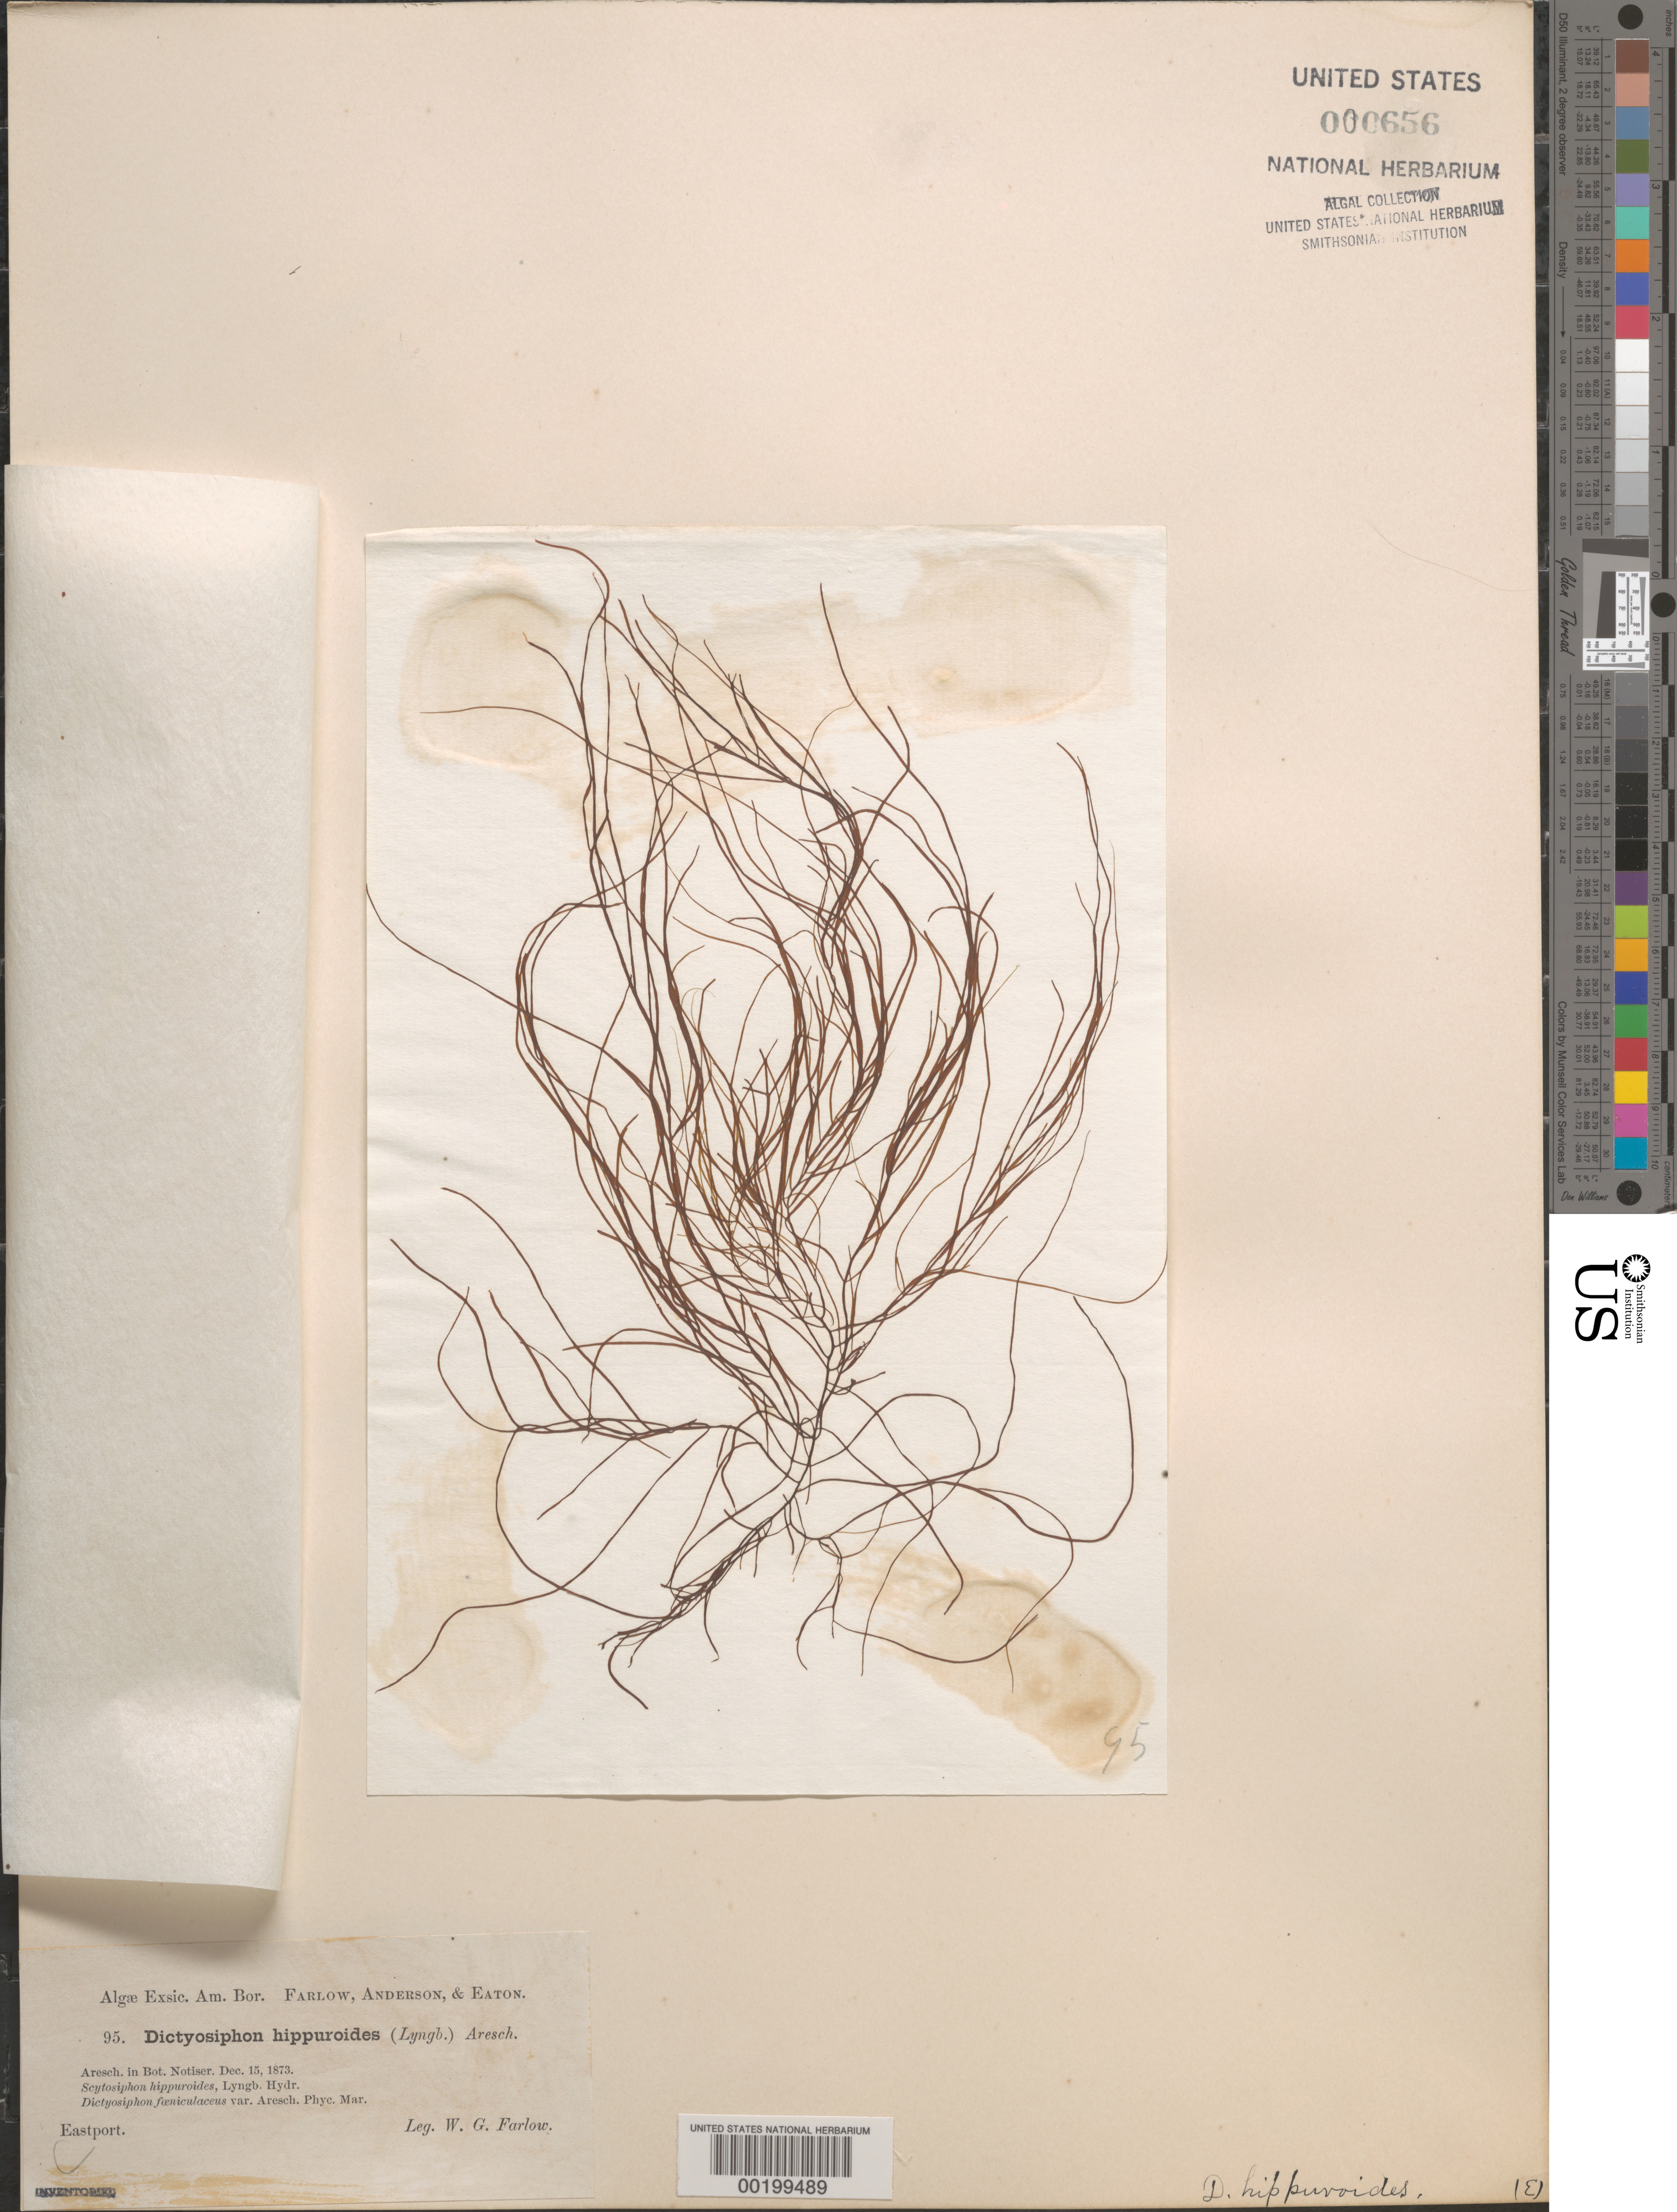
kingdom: Chromista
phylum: Ochrophyta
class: Phaeophyceae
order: Dictyosiphonales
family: Dictyosiphonaceae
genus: Dictyosiphon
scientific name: Dictyosiphon foeniculaceus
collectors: W. G. Farlow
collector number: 95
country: United States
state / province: Maine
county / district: Washington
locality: Eastport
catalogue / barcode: US 656